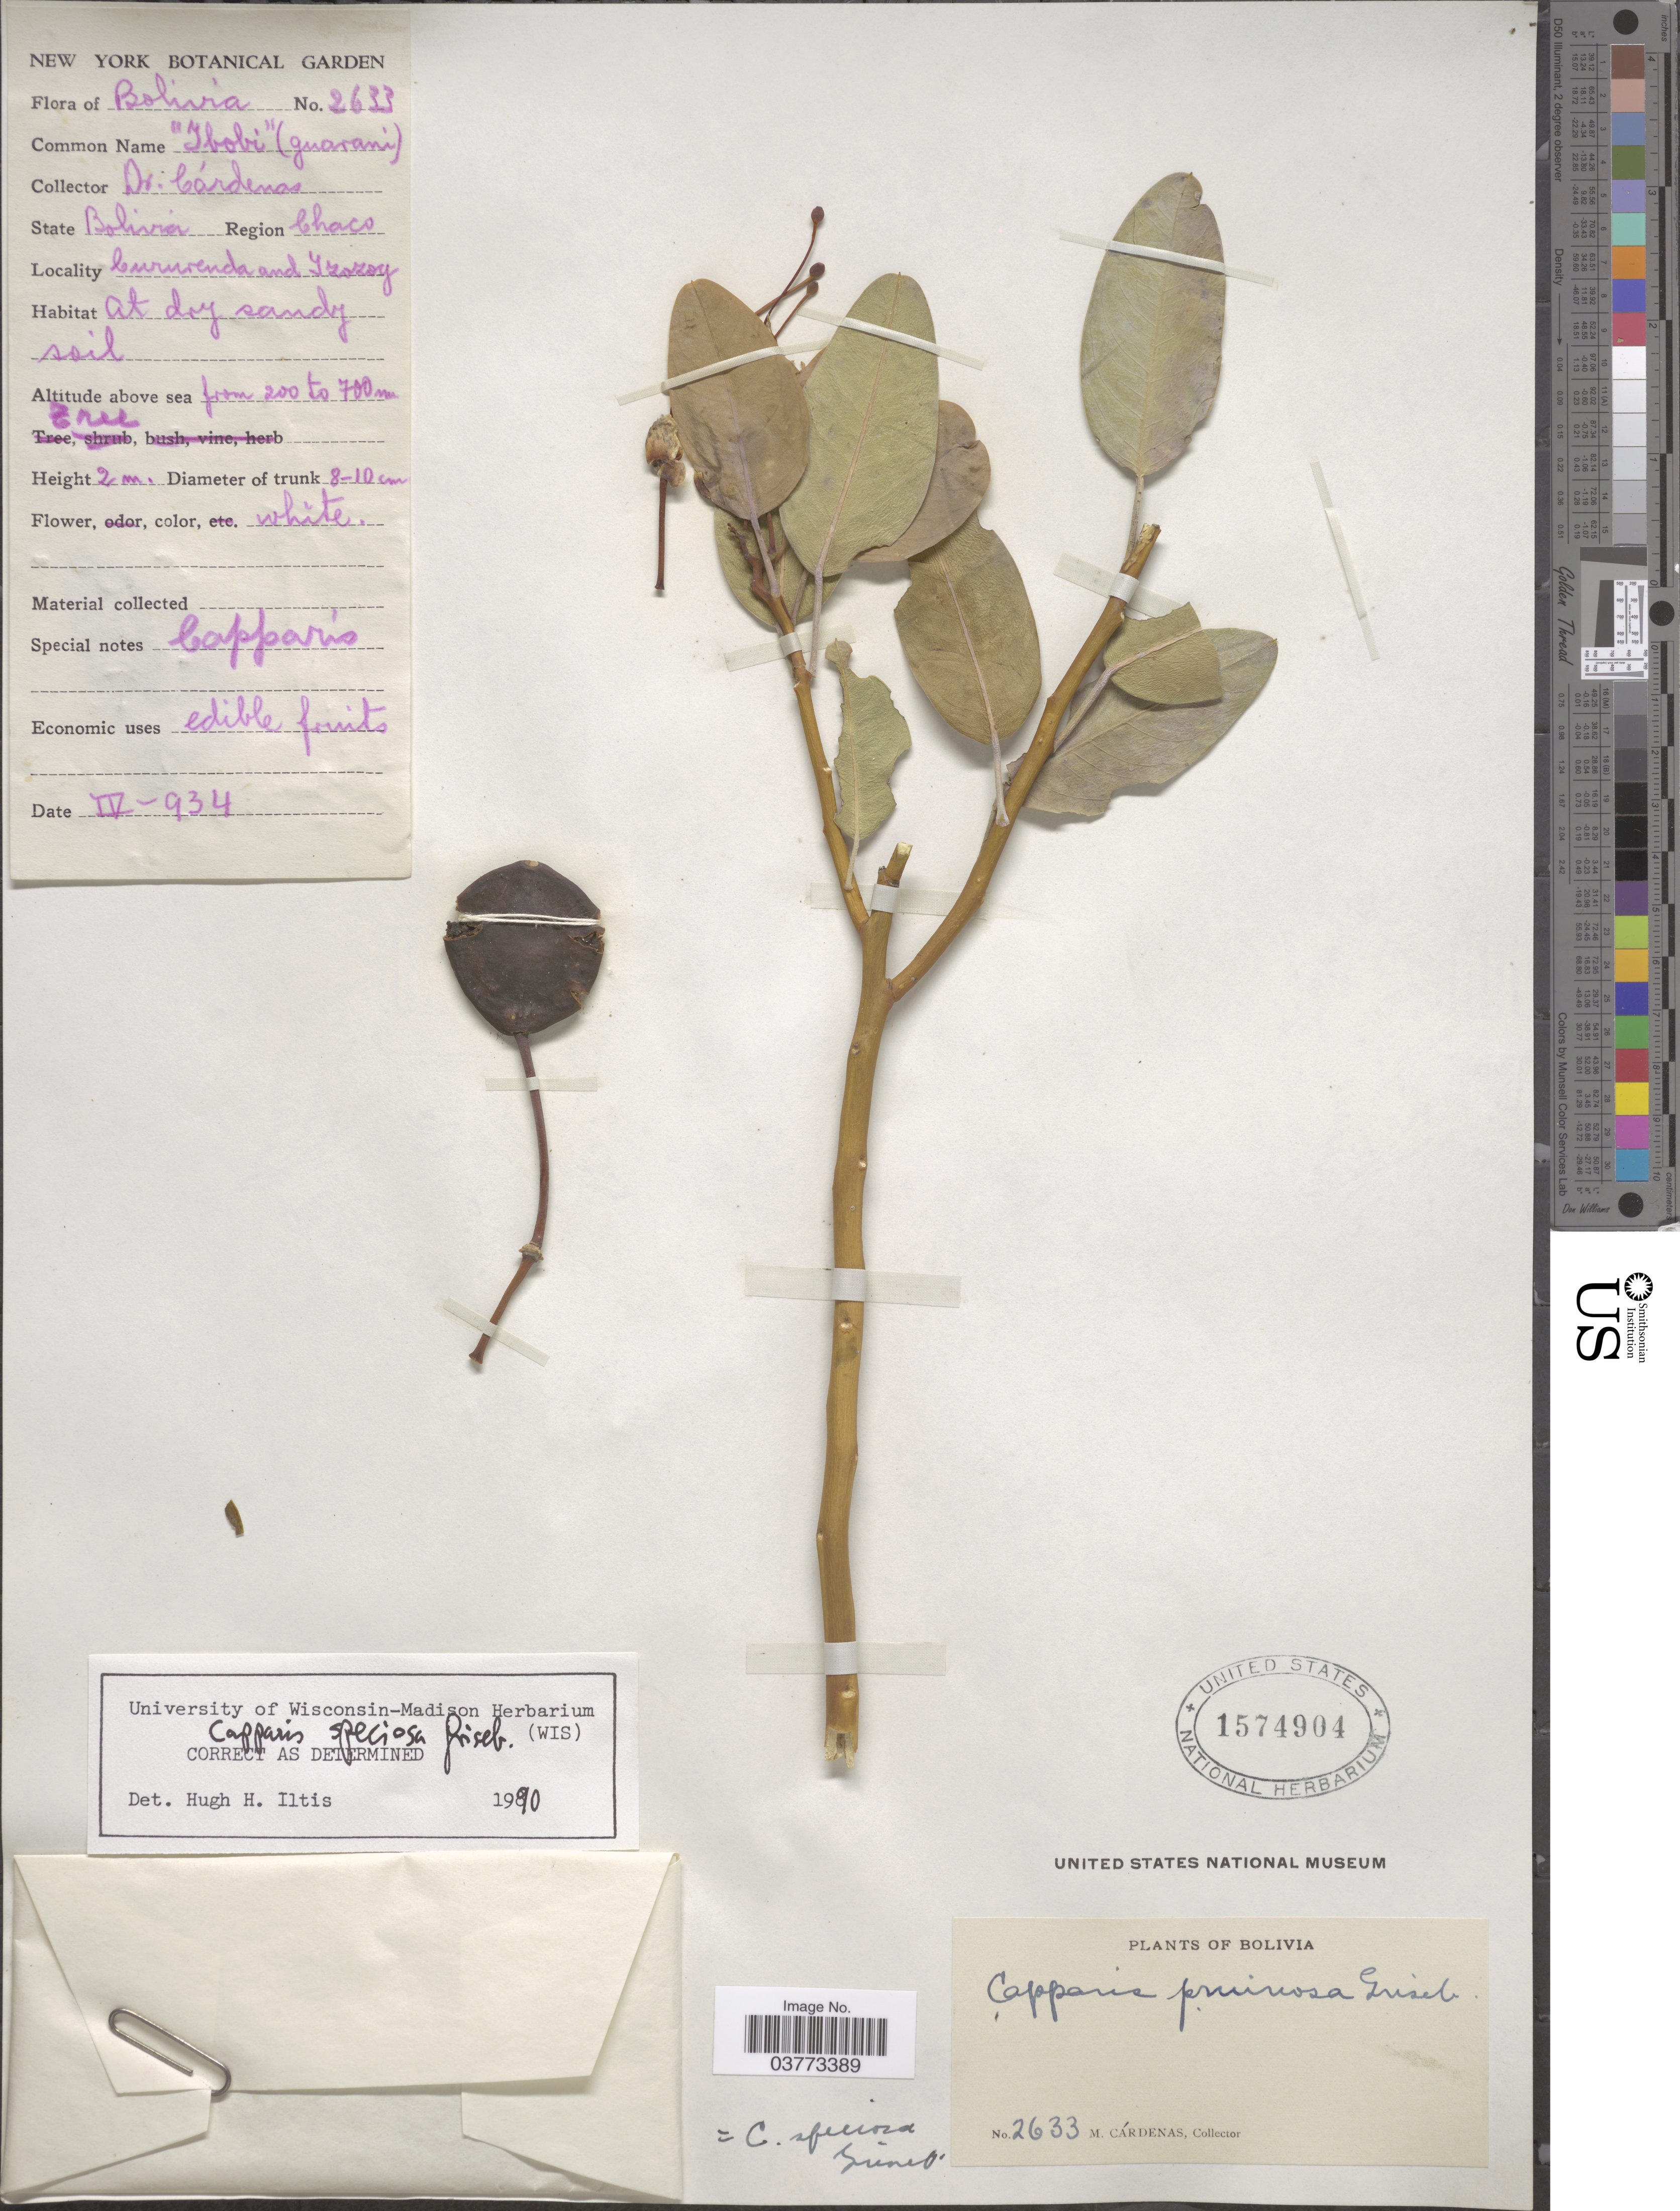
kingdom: Plantae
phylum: Tracheophyta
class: Magnoliopsida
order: Brassicales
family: Capparaceae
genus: Anisocapparis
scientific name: Anisocapparis speciosa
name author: (Griseb.) Cornejo & Iltis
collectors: M. Cárdenas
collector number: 2633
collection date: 1934-04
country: Bolivia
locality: State Bolivia. Region Chaco.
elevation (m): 200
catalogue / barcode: US 1574904